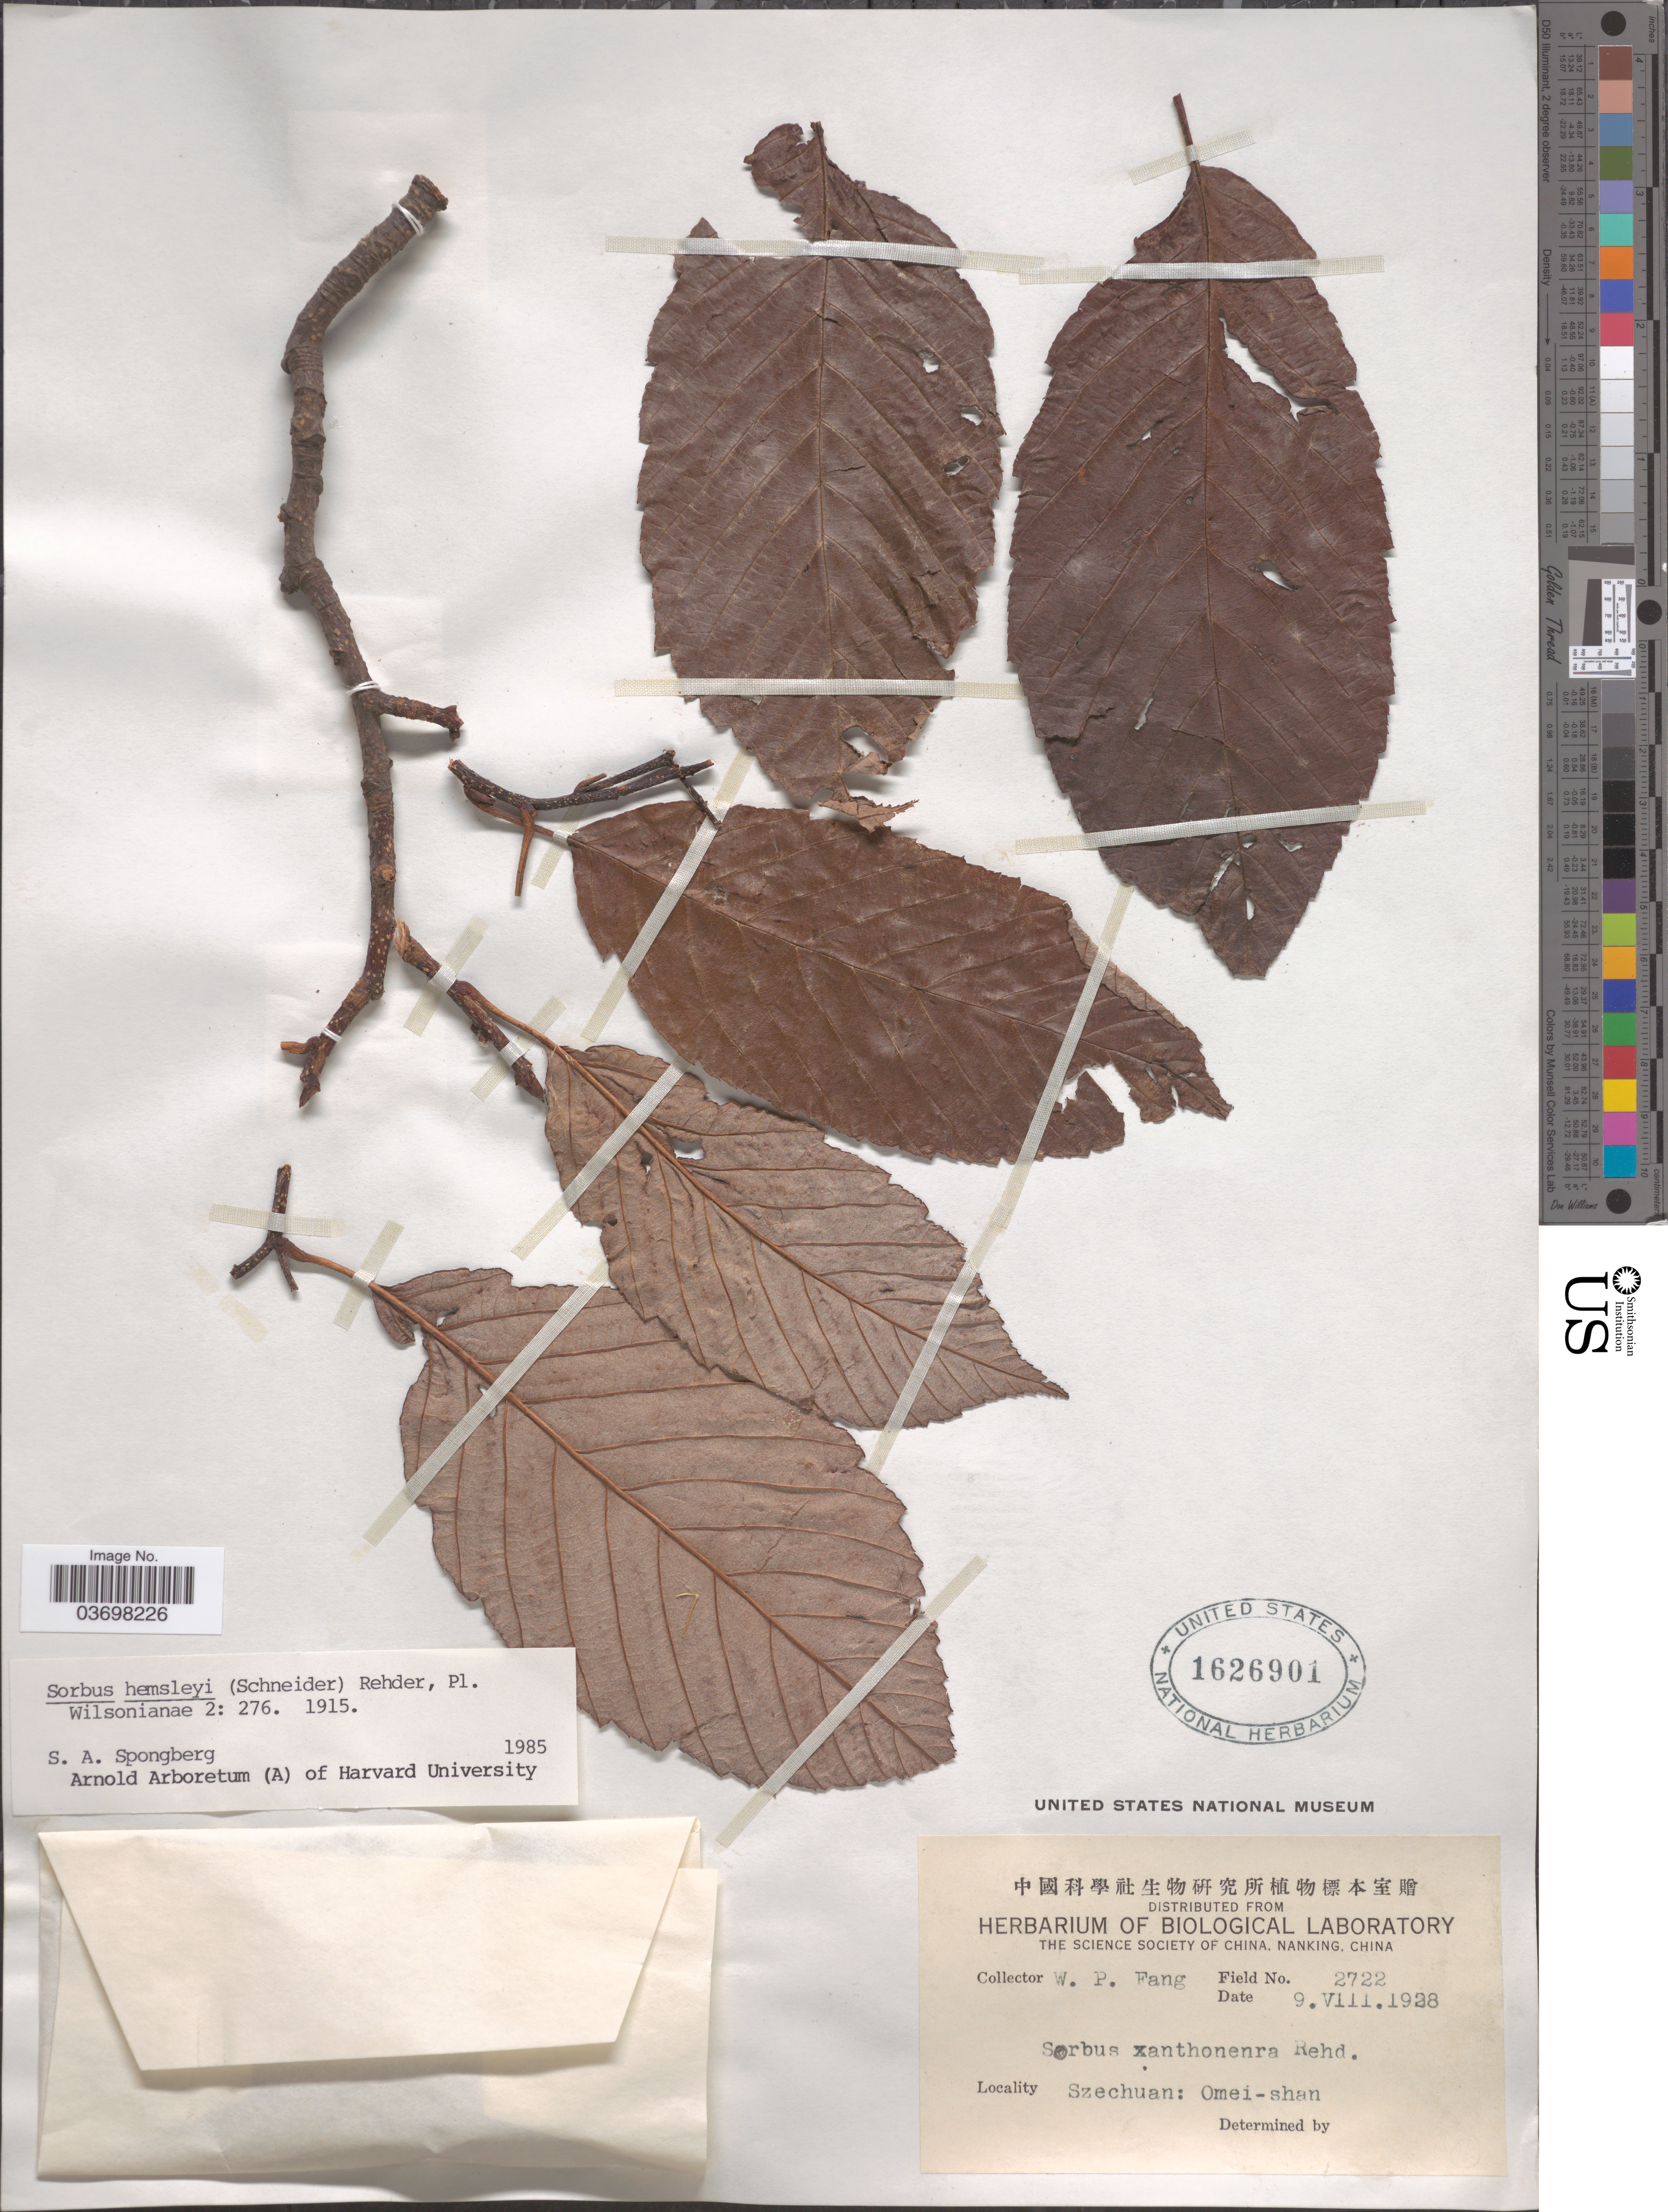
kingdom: Plantae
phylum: Tracheophyta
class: Magnoliopsida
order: Rosales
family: Rosaceae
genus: Sorbus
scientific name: Sorbus hemsleyi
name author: (C.K. Schneid.) Rehder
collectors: W. P. Fang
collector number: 2722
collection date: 1928-08-09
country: China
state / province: Sichuan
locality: Szechuan: Omei-shan.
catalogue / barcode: US 1626901